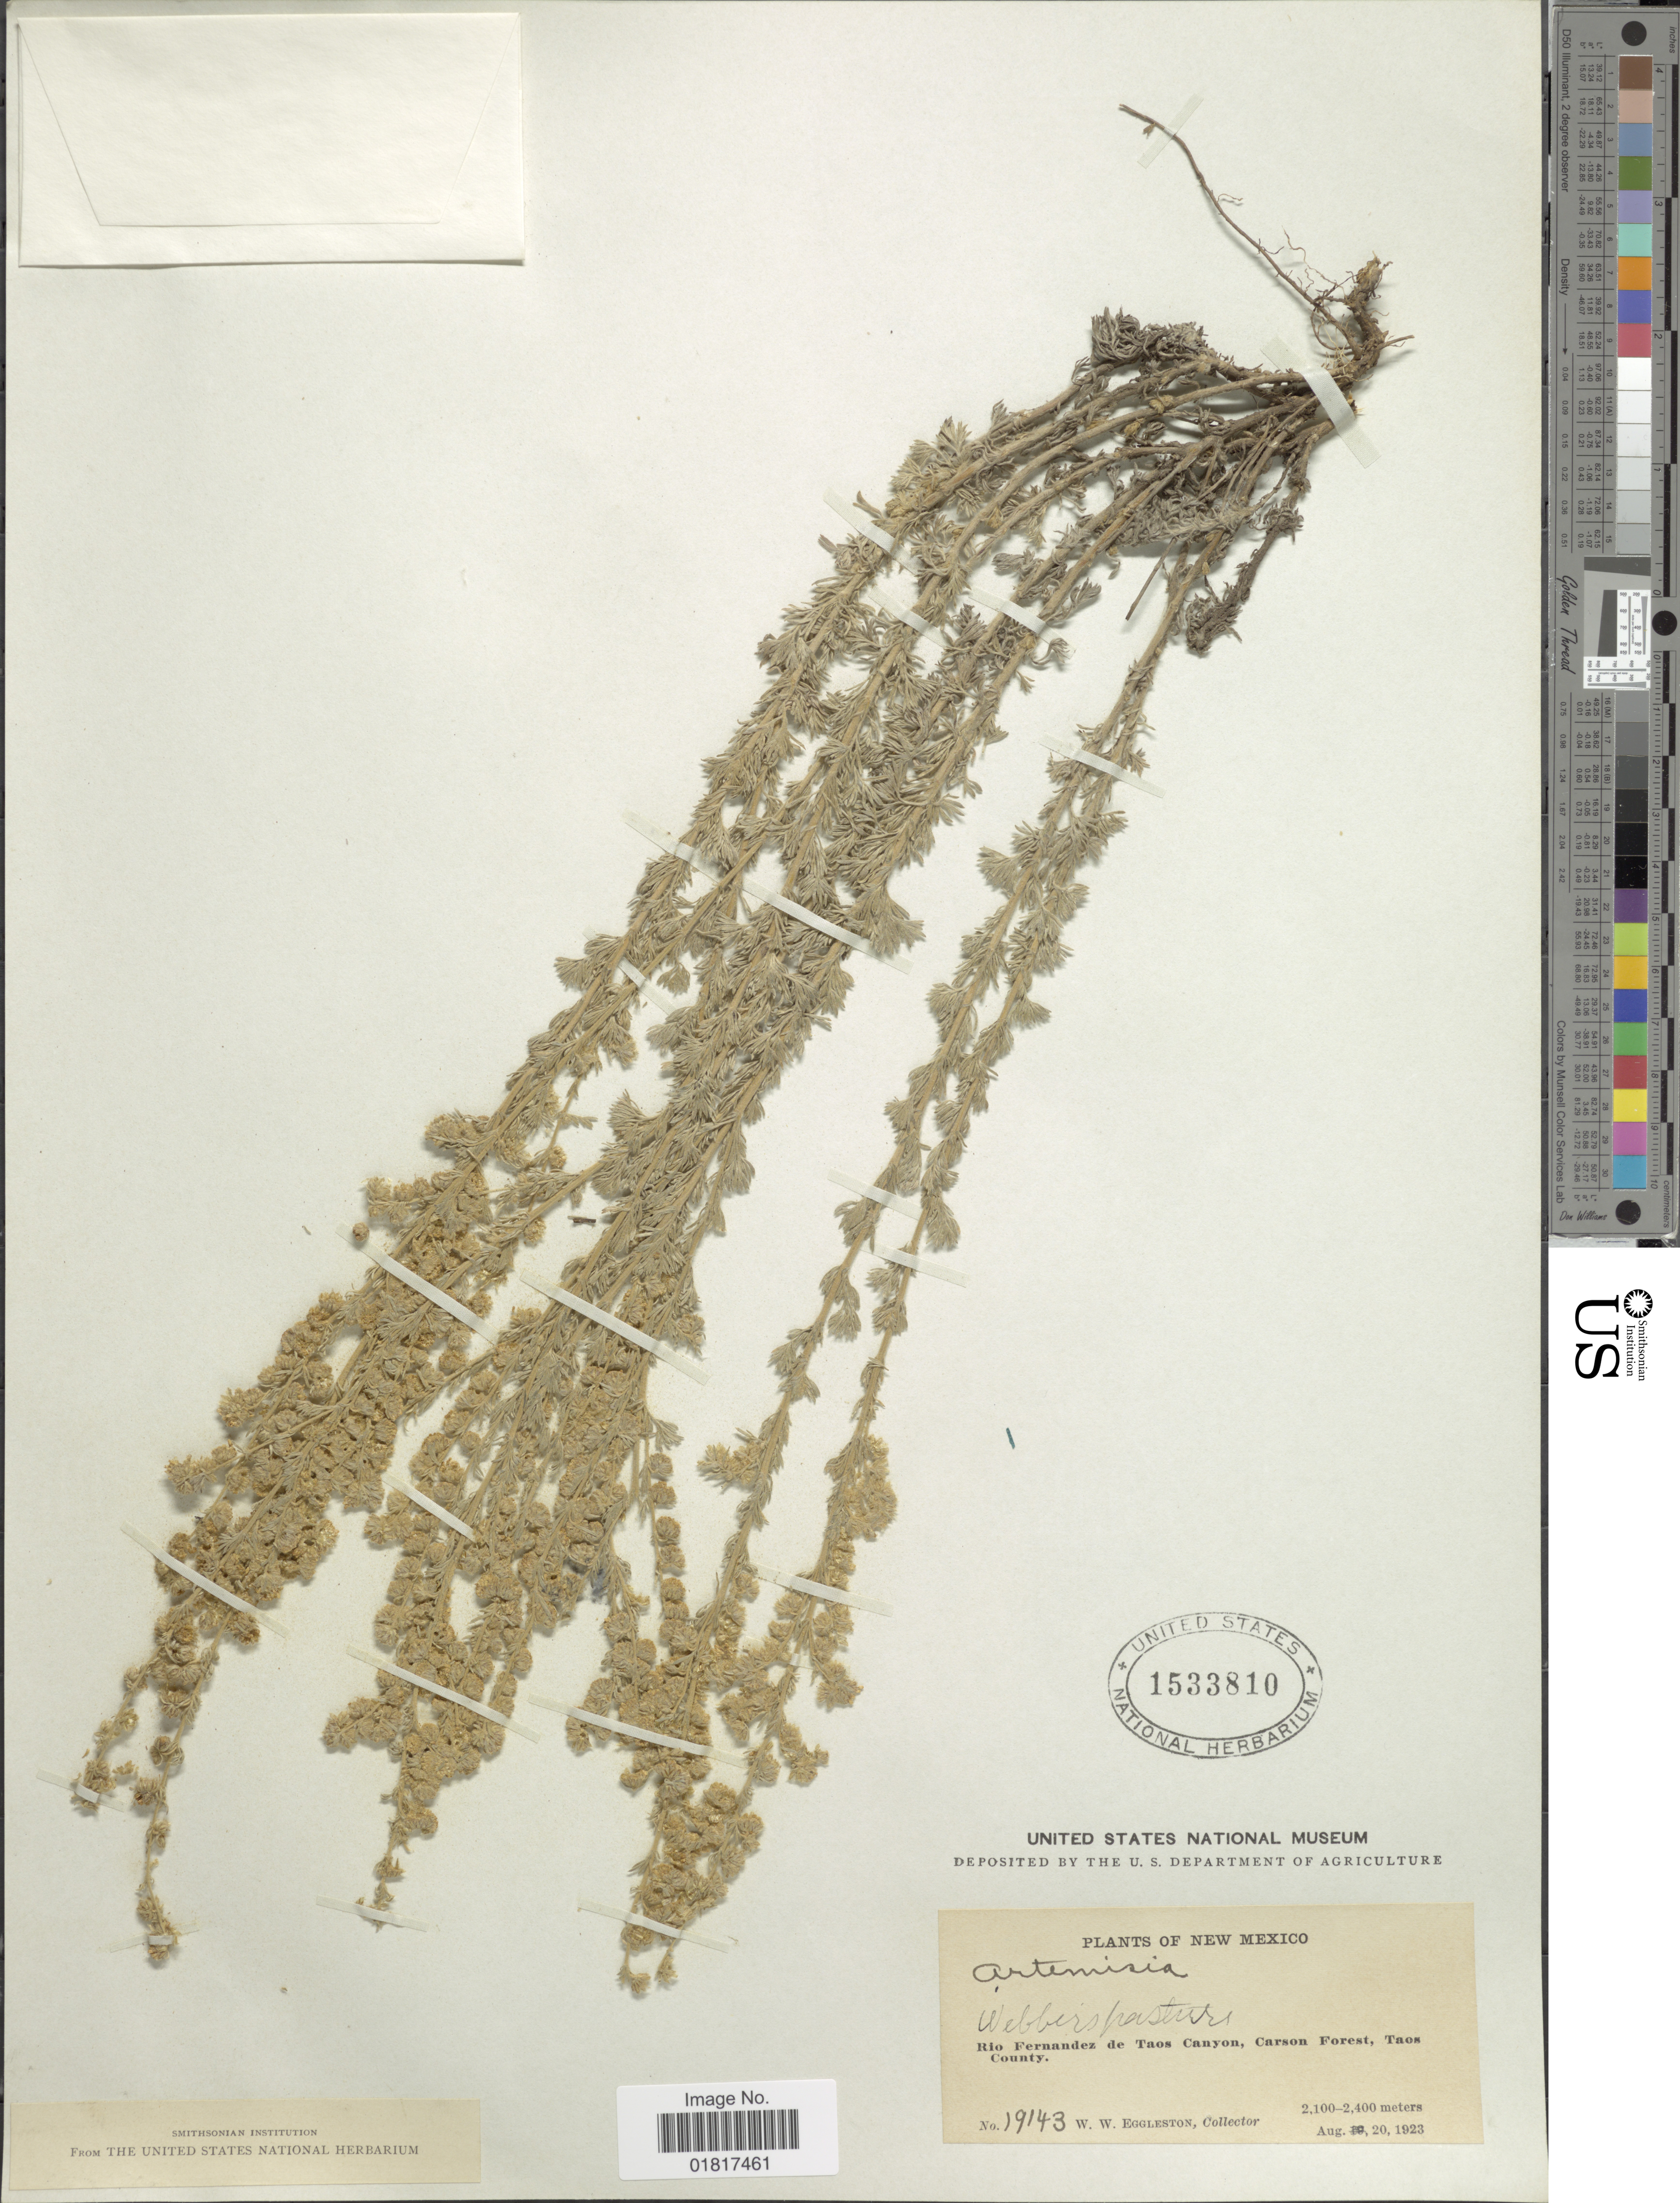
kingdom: Plantae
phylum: Tracheophyta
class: Magnoliopsida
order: Asterales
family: Asteraceae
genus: Artemisia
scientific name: Artemisia sp.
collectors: W. W. Eggleston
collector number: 19143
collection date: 1923-08-20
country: United States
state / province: New Mexico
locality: Webber's pasture, Rio Fernandez de Taos Canyon, Carson Forest, Taos County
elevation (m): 2100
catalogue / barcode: US 1533810